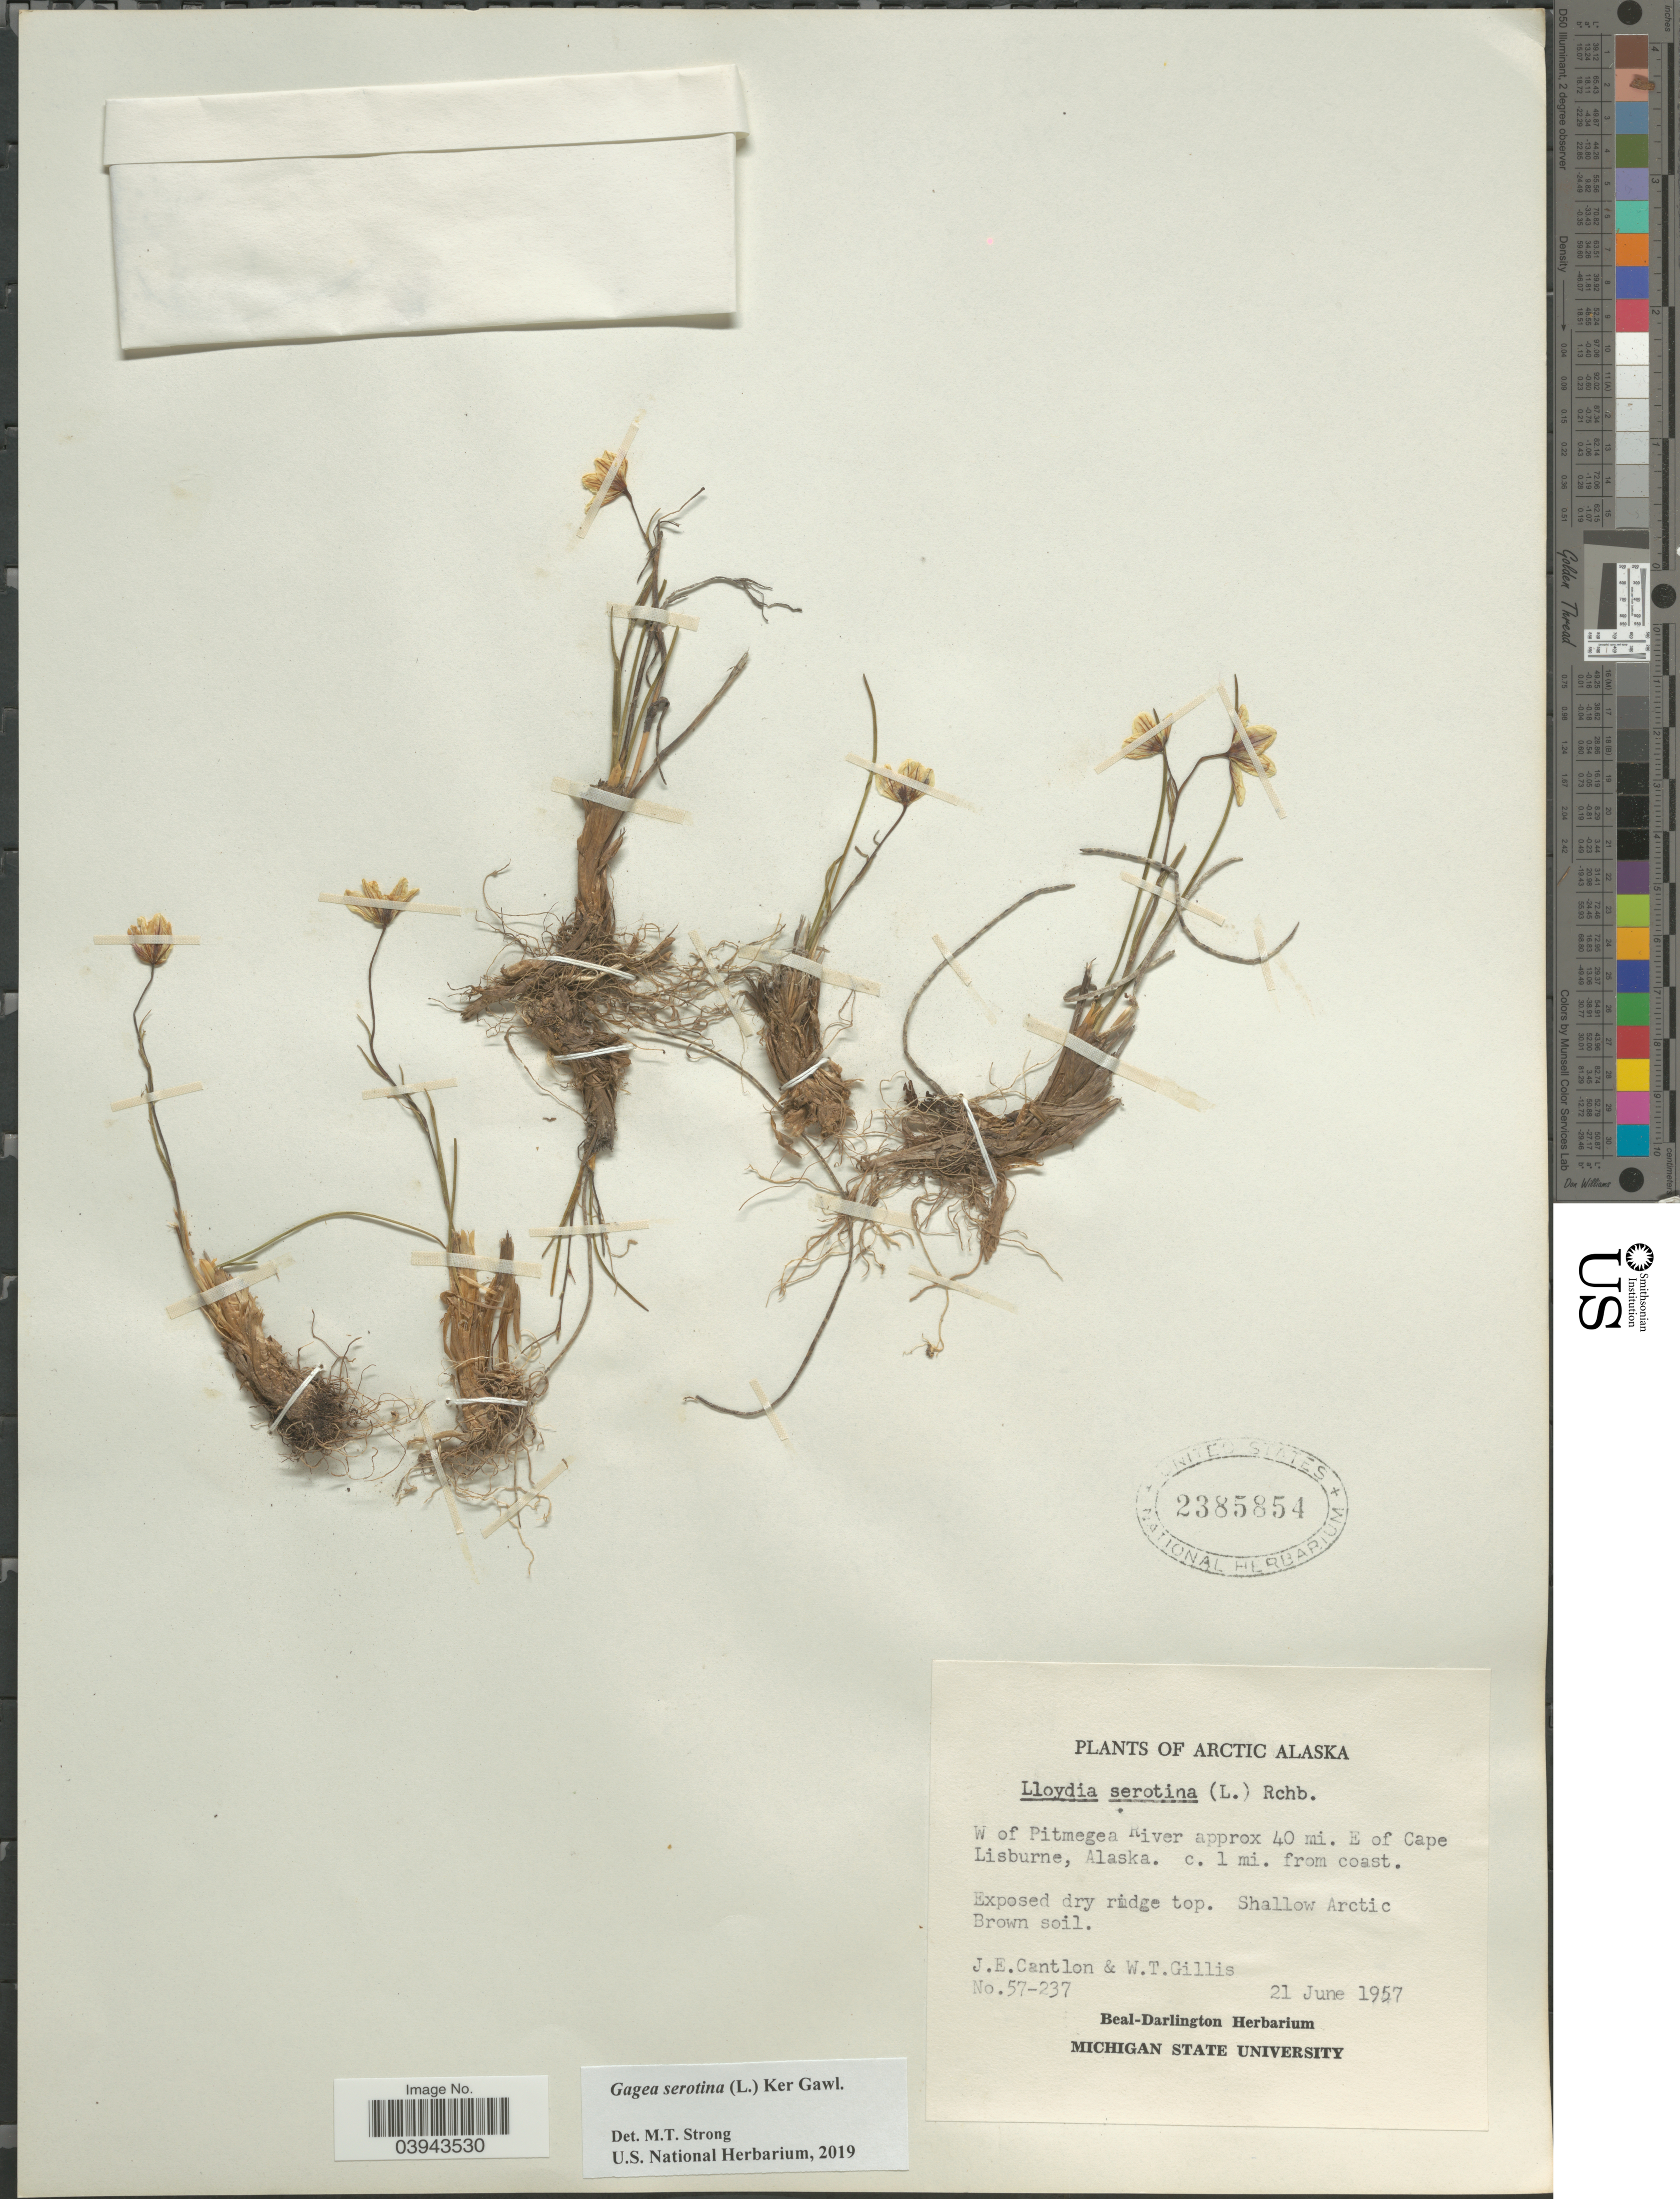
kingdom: Plantae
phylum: Tracheophyta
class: Liliopsida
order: Liliales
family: Liliaceae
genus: Lloydia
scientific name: Lloydia serotina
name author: (L.) Salisb. ex Rchb.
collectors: J. Cantlon & W. T. Gillis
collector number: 57-237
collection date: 1957-06-21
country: United States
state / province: Alaska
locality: Arctic Alaska. W of Pitmegea River approx 40 mi. E of Cape Lisburne, Alaska, c. 1 mi. from coast.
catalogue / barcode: US 2385854